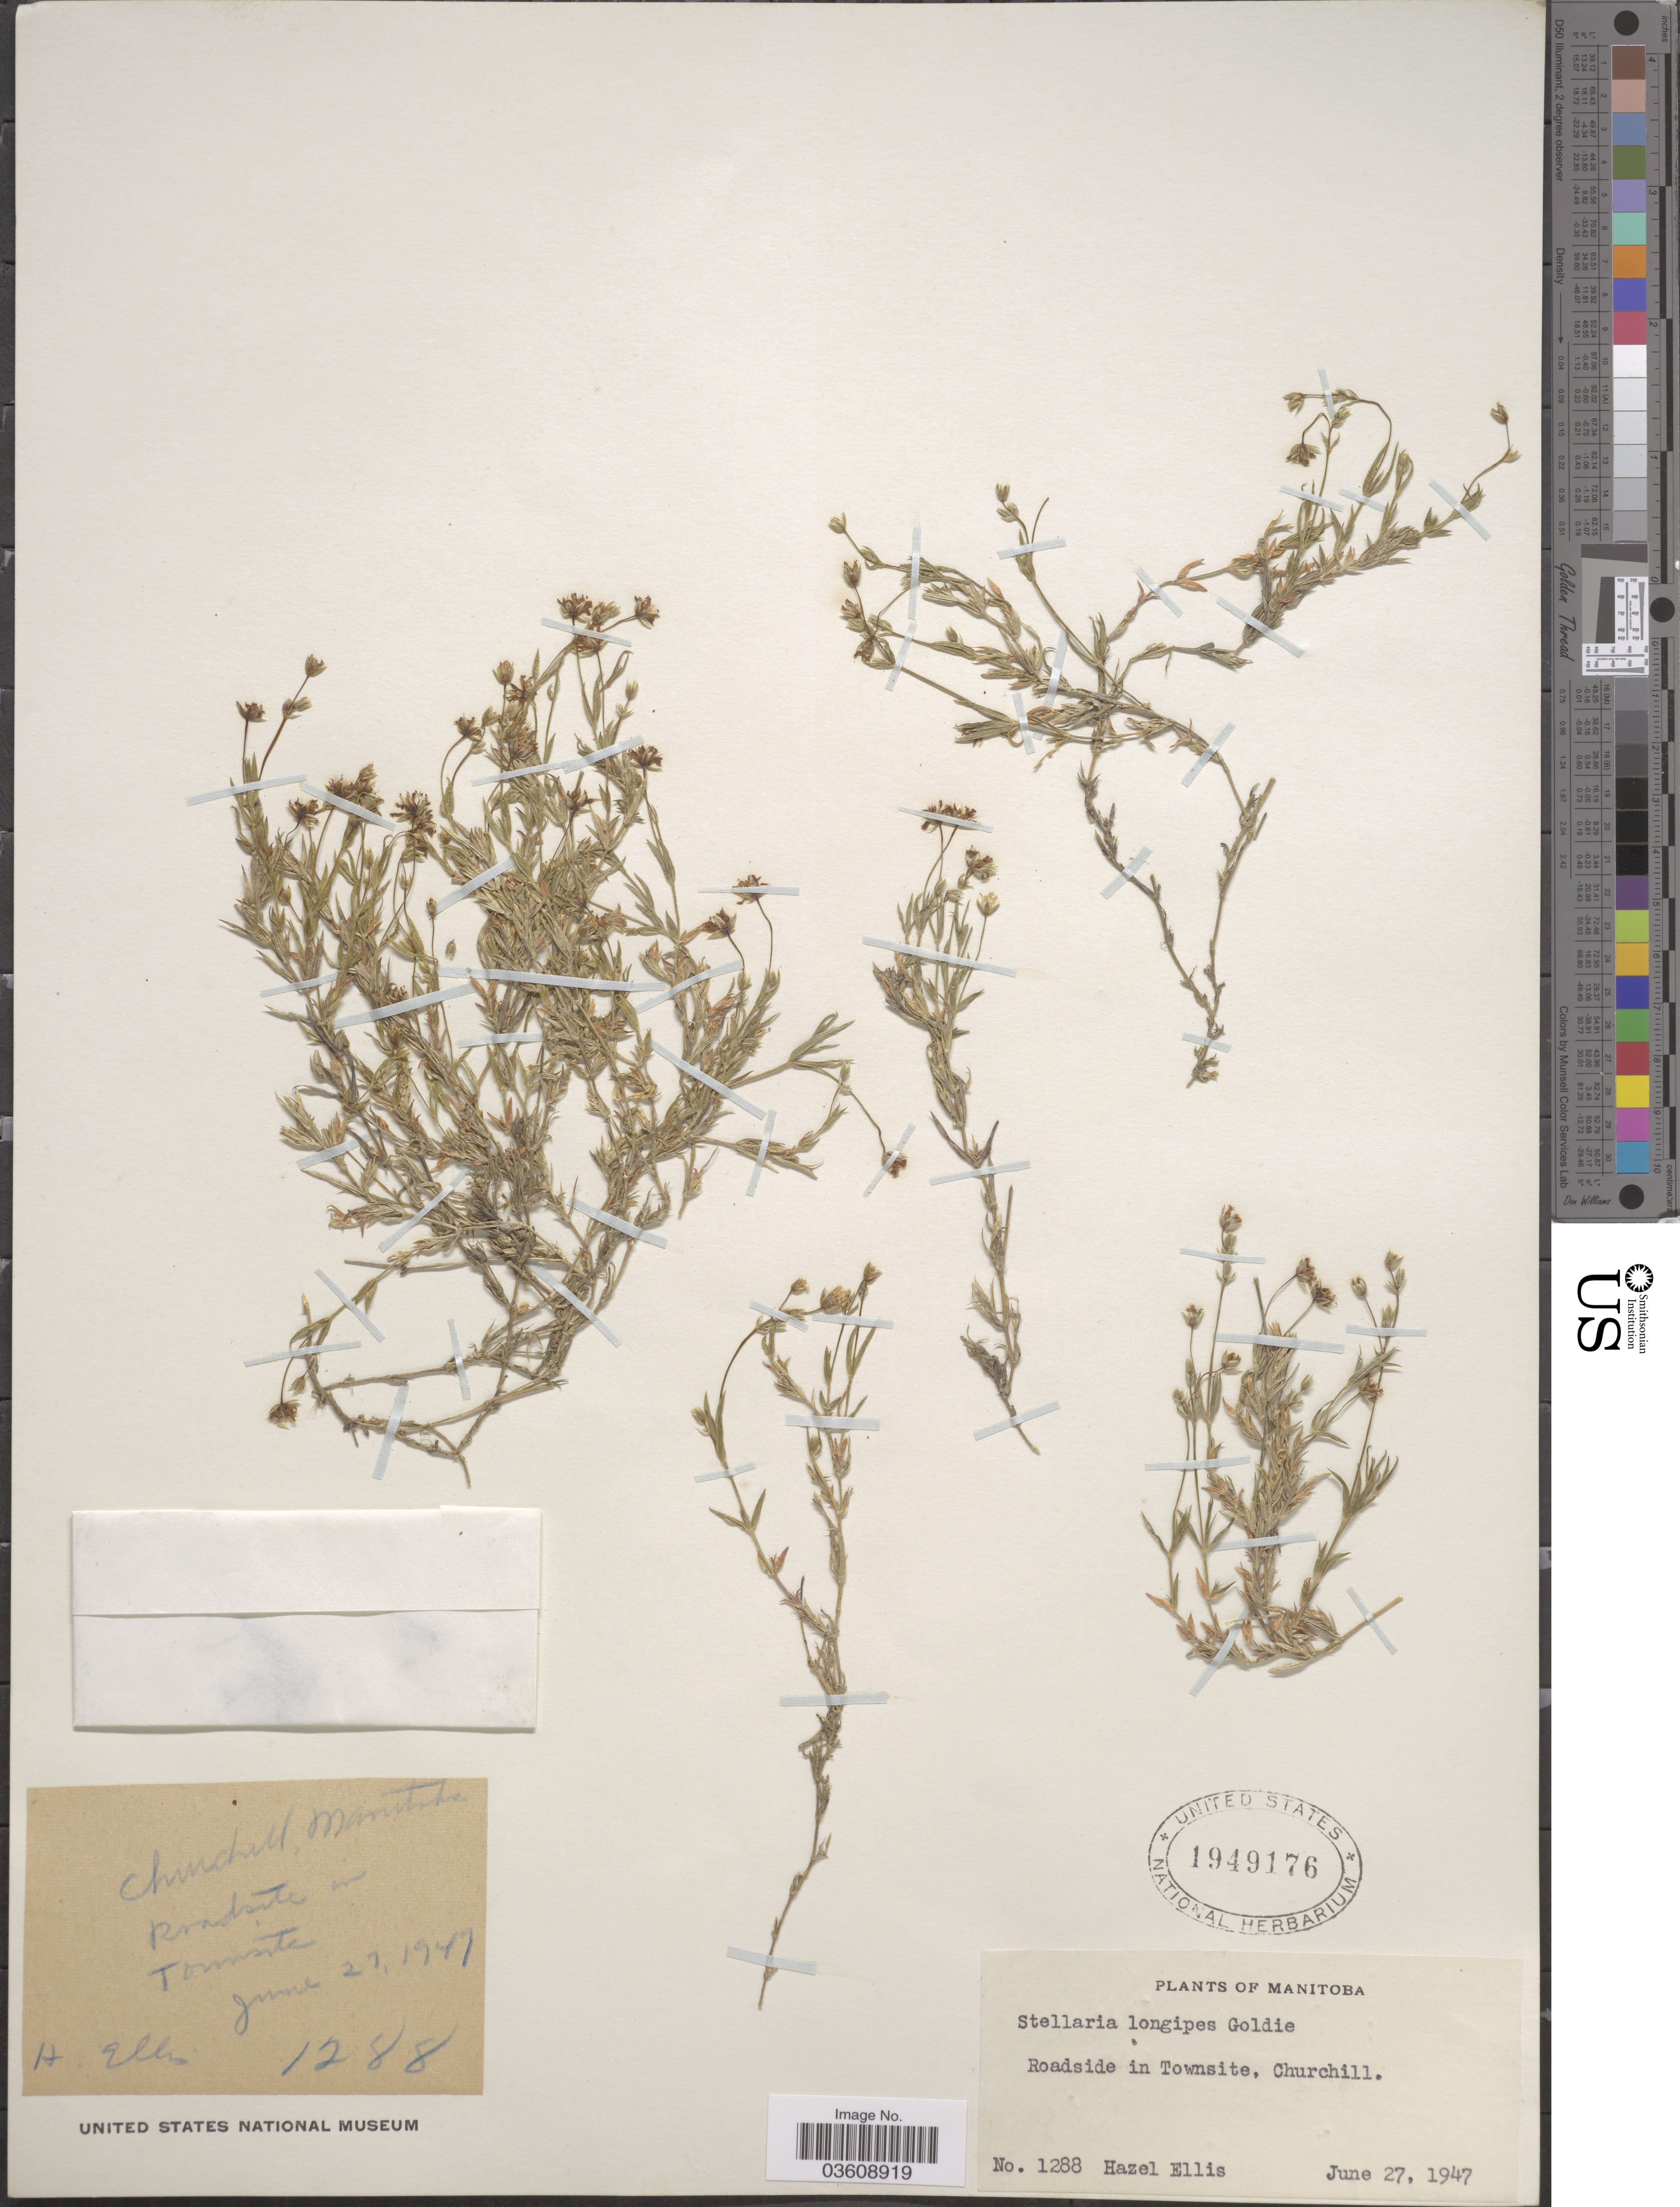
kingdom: Plantae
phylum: Tracheophyta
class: Magnoliopsida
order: Caryophyllales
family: Caryophyllaceae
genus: Stellaria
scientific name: Stellaria longipes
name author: Goldie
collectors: H. Ellis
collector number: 1288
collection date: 1947-06-27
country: Canada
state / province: Manitoba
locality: Roadside in Townsite, Churchill.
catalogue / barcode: US 1949176